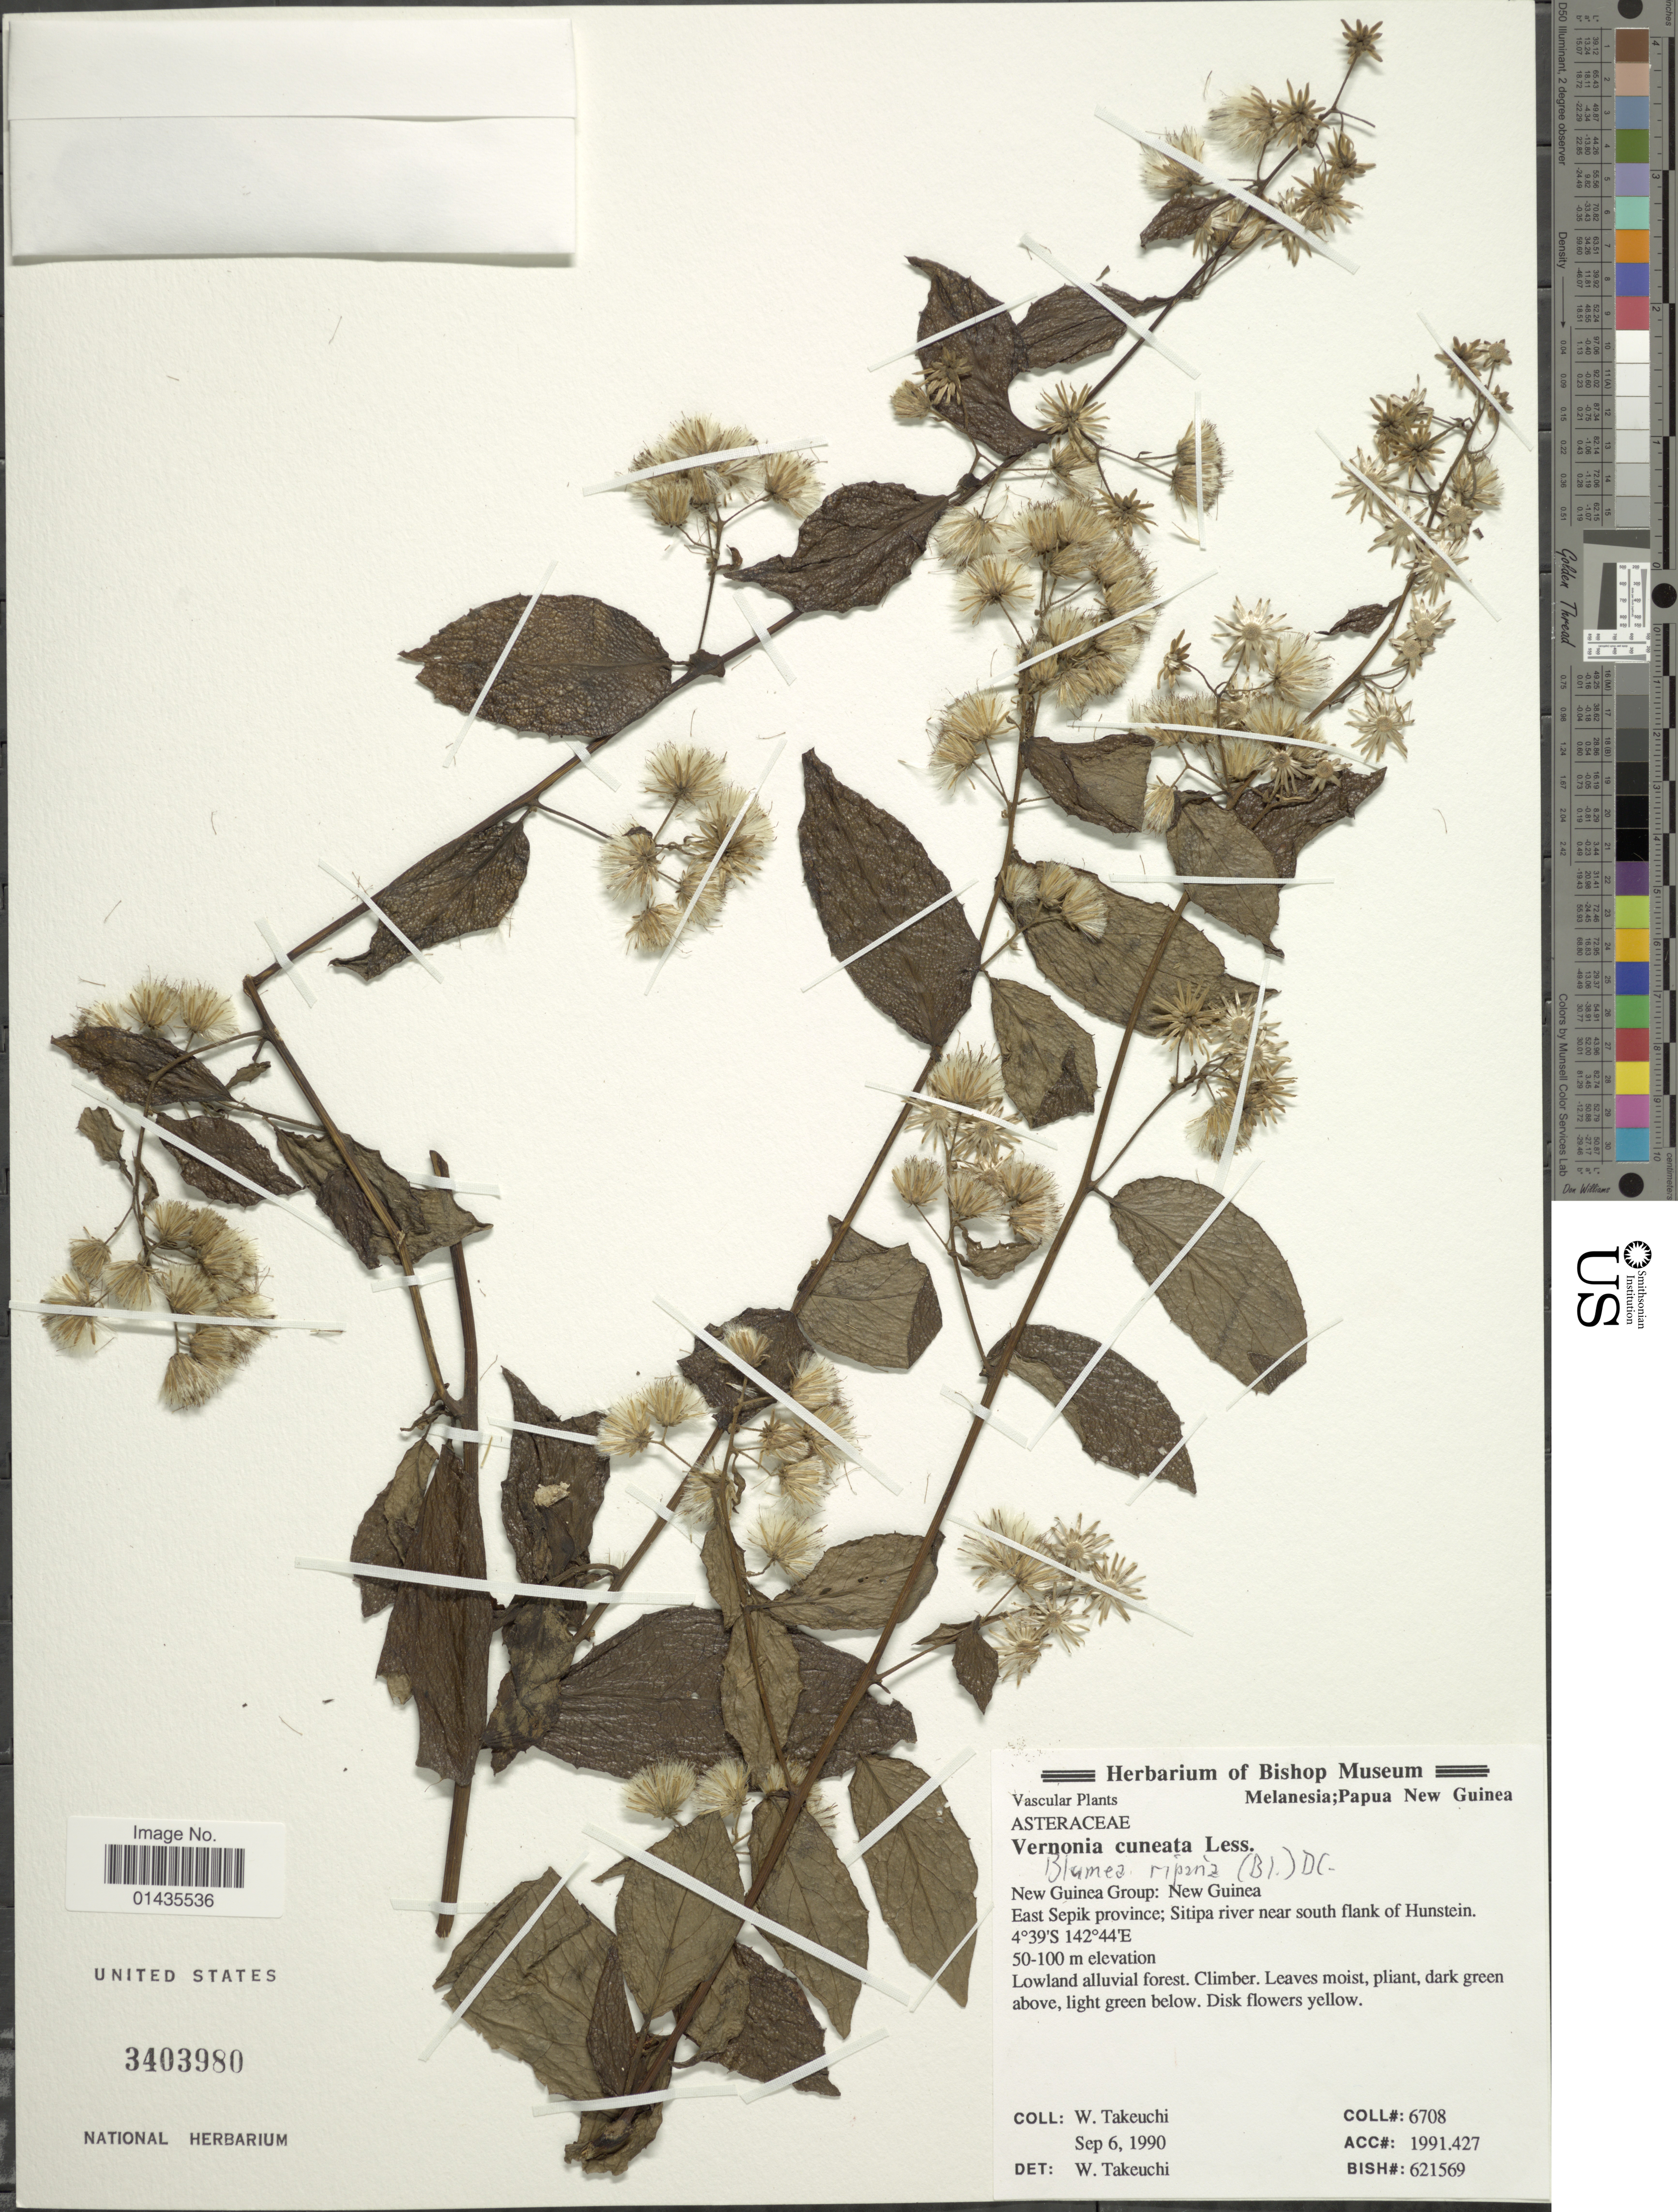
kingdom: Plantae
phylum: Tracheophyta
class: Magnoliopsida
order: Asterales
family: Asteraceae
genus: Blumea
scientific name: Blumea riparia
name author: (Blume) DC.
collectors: W. Takeuchi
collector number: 6708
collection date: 1990-09-06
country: Papua New Guinea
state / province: East Sepik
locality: Melanesia, New Guinea Group, New Guinea, Sitipa river near south flank of Hunstein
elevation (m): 50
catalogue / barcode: US 3403980